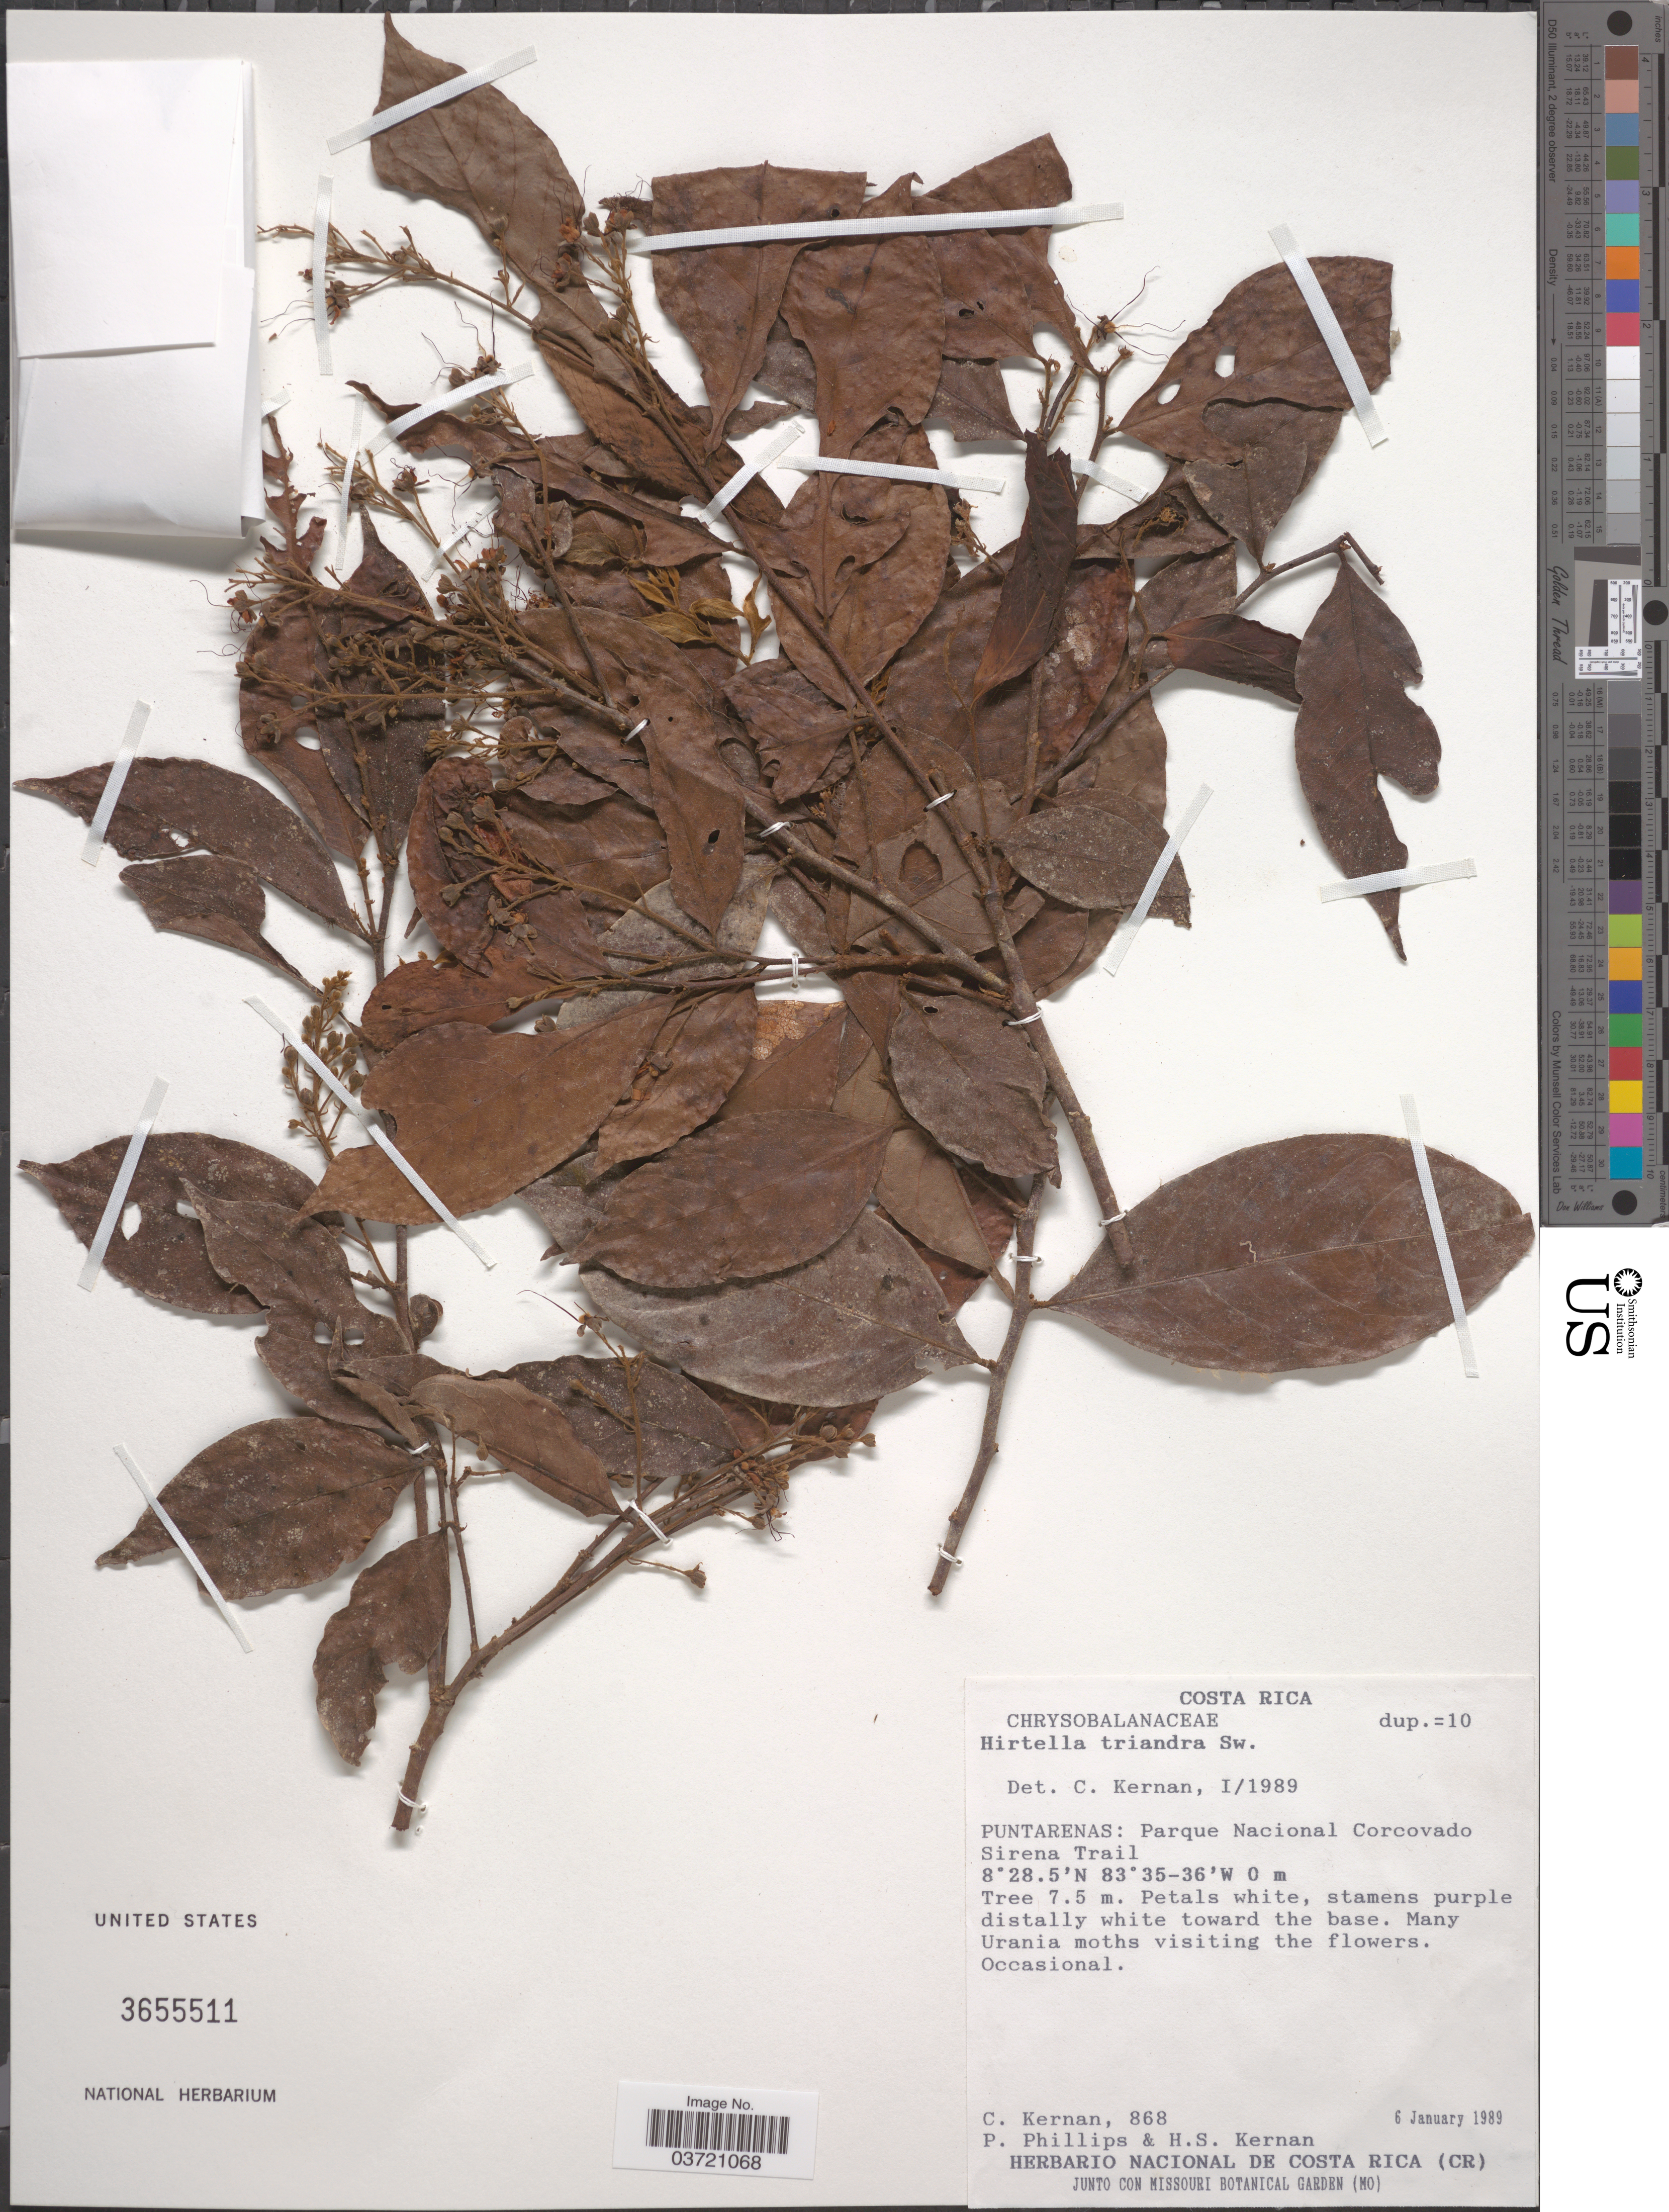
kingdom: Plantae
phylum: Tracheophyta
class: Magnoliopsida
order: Malpighiales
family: Chrysobalanaceae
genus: Hirtella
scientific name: Hirtella triandra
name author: Sw.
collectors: C. Kernan, P. Phillips & H. Kernan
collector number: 868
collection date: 1989-01-06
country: Costa Rica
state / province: Puntarenas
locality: Parque Nacional Corcovado Sirena Trail.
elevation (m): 0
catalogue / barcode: US 3655511